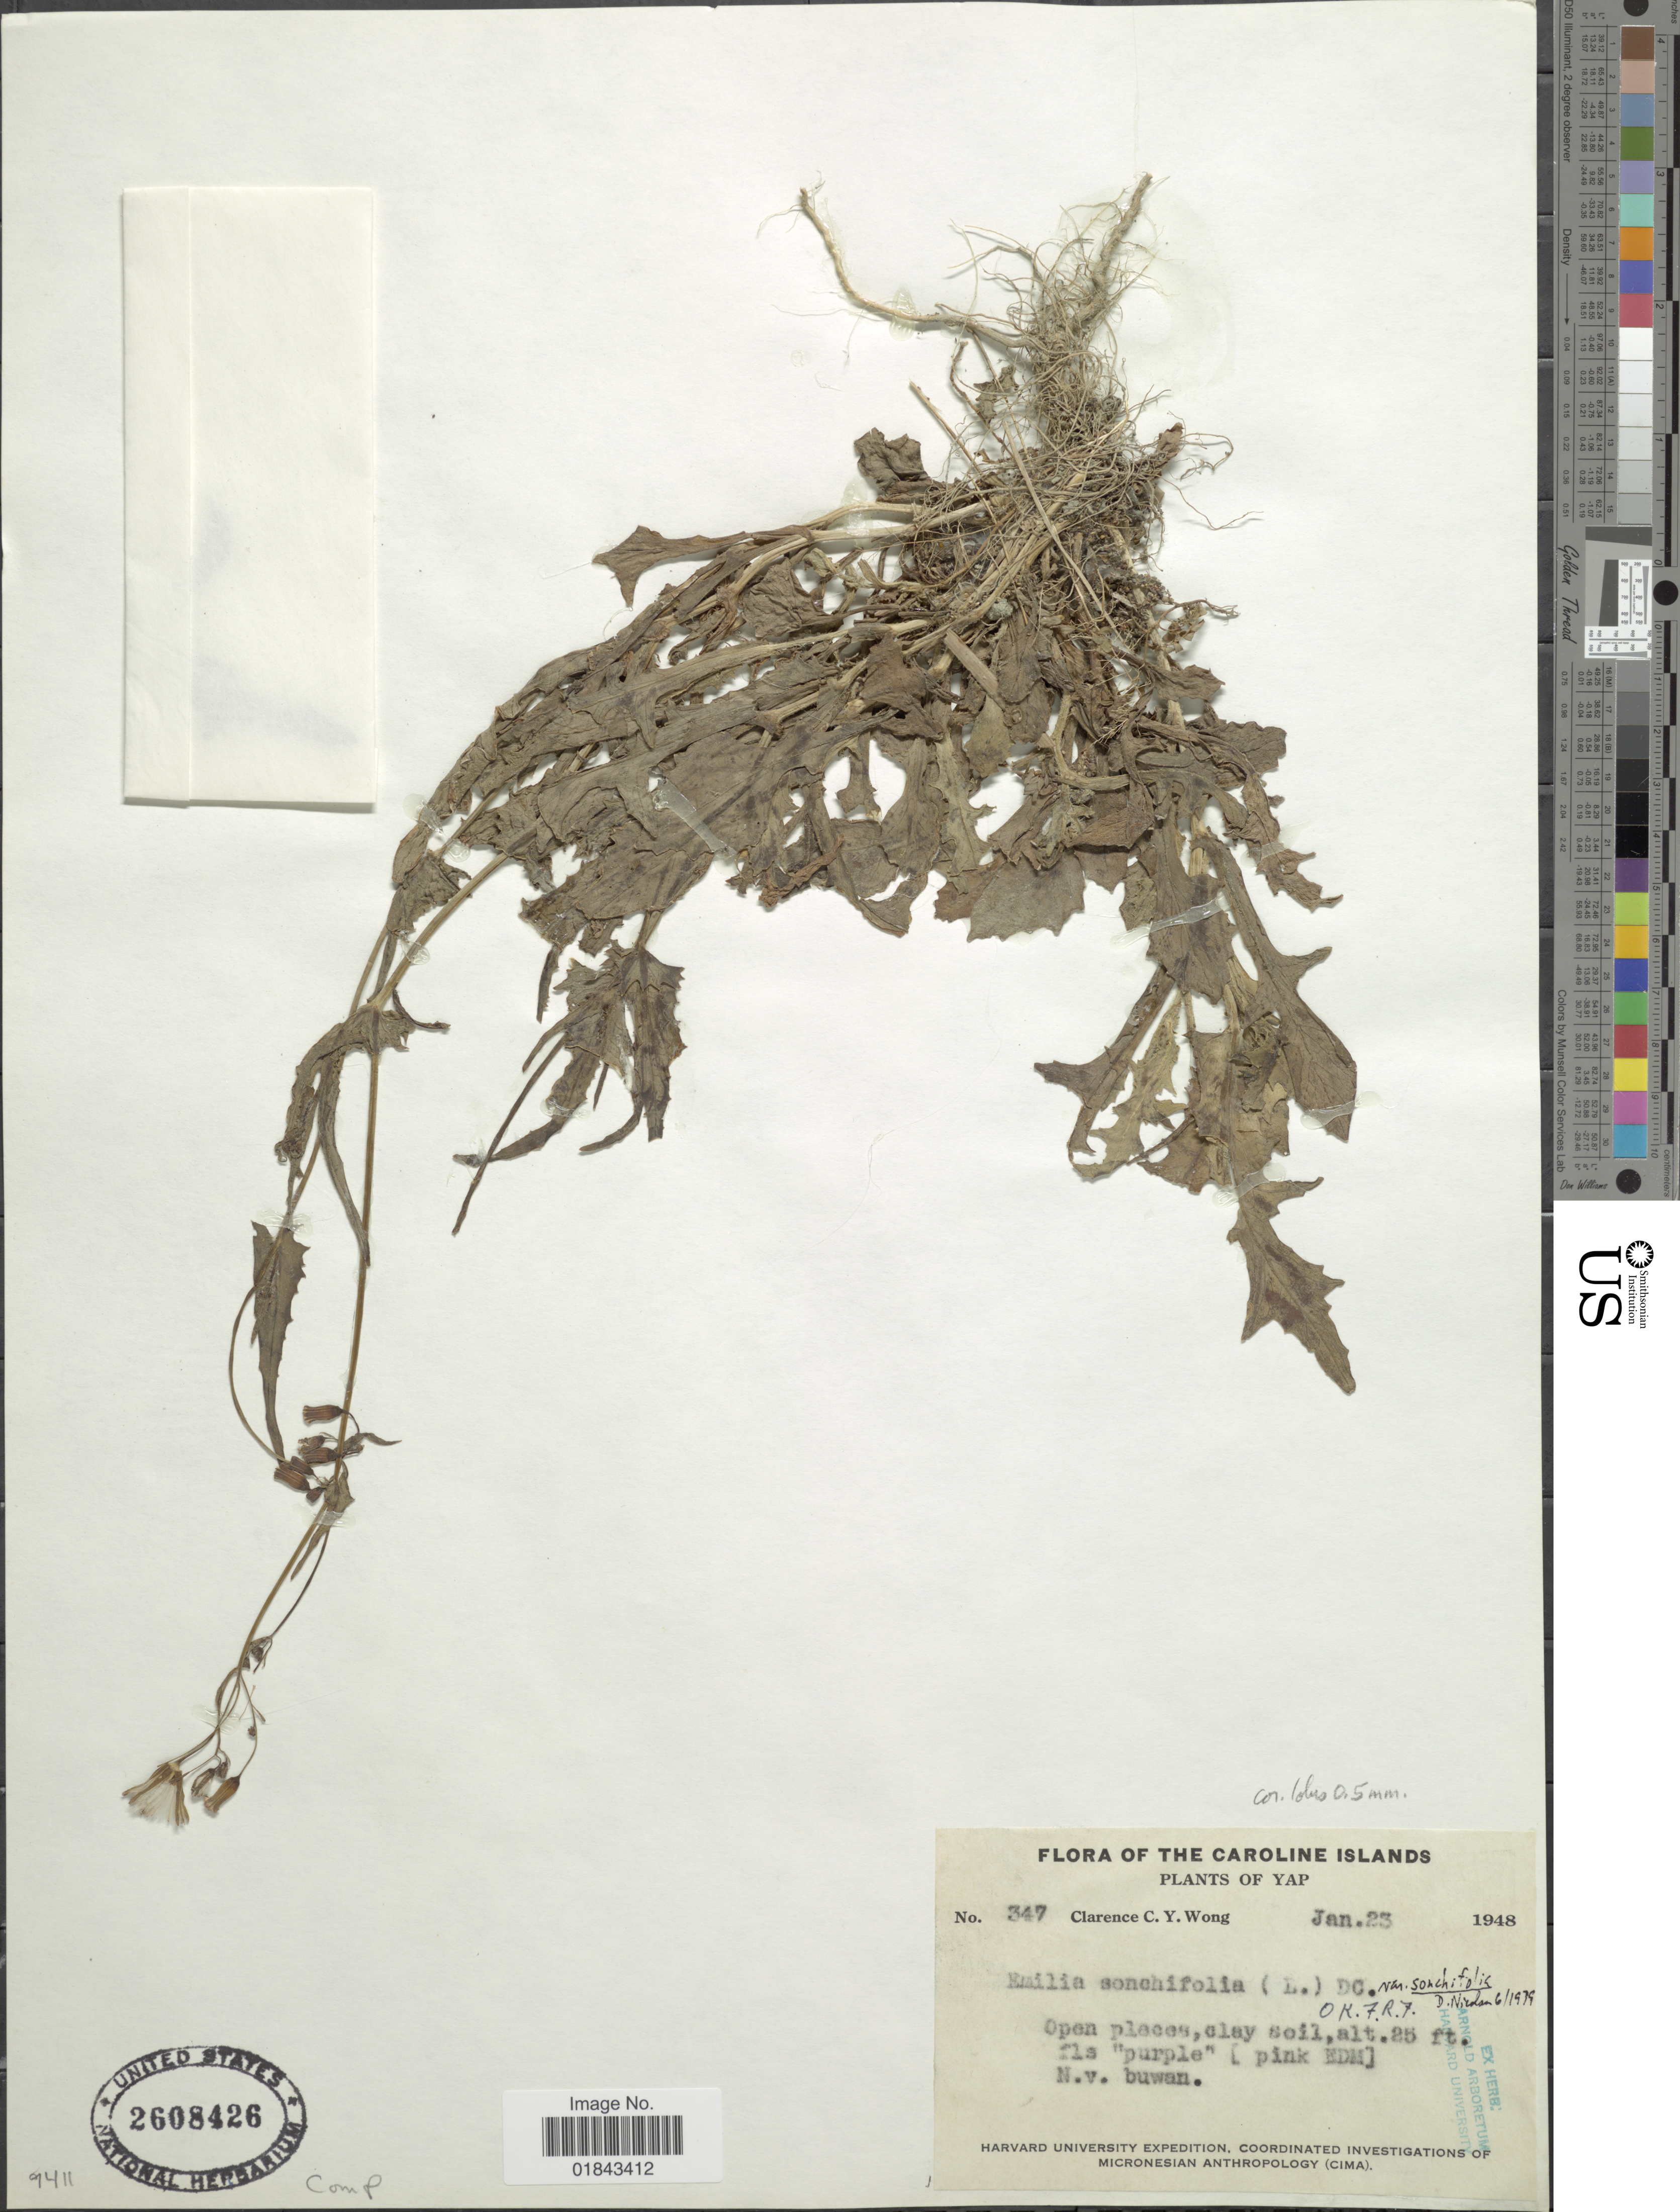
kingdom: Plantae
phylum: Tracheophyta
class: Magnoliopsida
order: Asterales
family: Asteraceae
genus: Emilia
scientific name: Emilia sonchifolia var. sonchifolia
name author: (L.) DC.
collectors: C. Wong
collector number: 347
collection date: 1948-01-23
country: Micronesia, Federated States of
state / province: Yap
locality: The Caroline Islands, Yap.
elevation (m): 8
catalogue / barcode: US 2608426